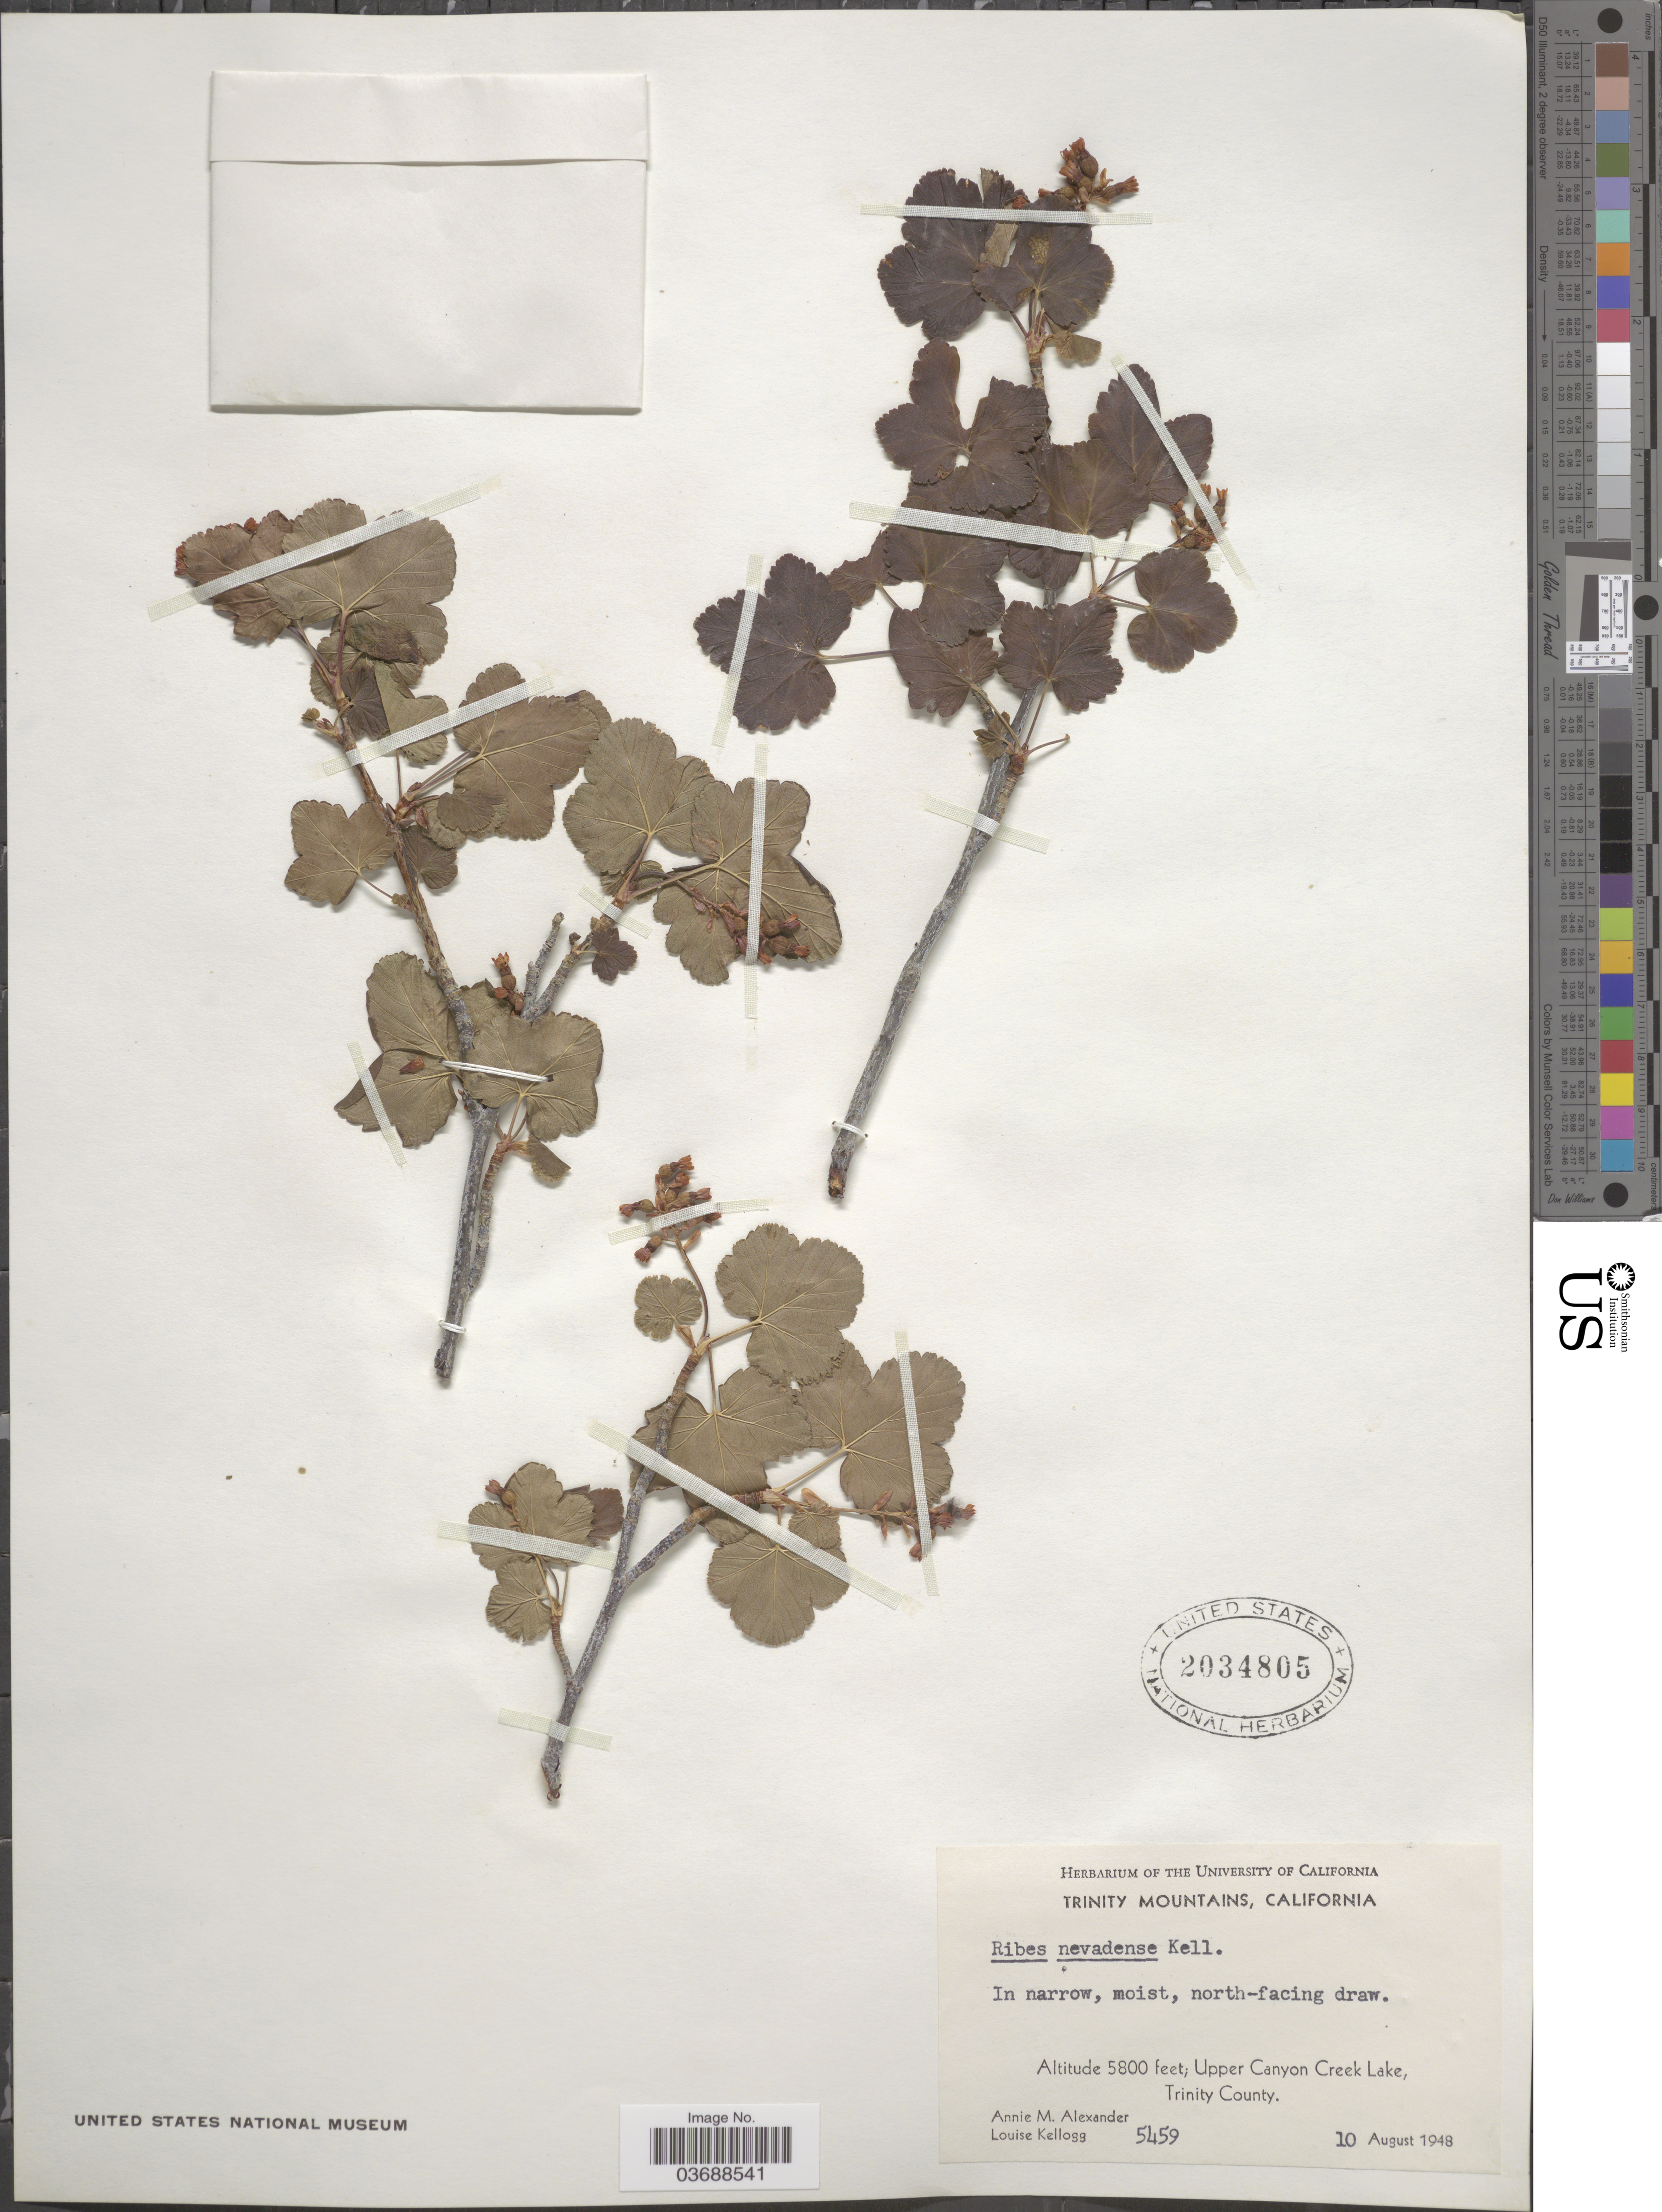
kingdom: Plantae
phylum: Tracheophyta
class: Magnoliopsida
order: Saxifragales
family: Grossulariaceae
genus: Ribes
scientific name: Ribes nevadense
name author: Kellogg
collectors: A. M. Alexander & L. Kellogg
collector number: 5459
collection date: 1948-08-10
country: United States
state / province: California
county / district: Trinity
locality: Trinity Mountains. In narrow, moist, north-facing draw. Upper Canyon Creek Lake, Trinity County.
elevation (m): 1768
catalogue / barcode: US 2034805